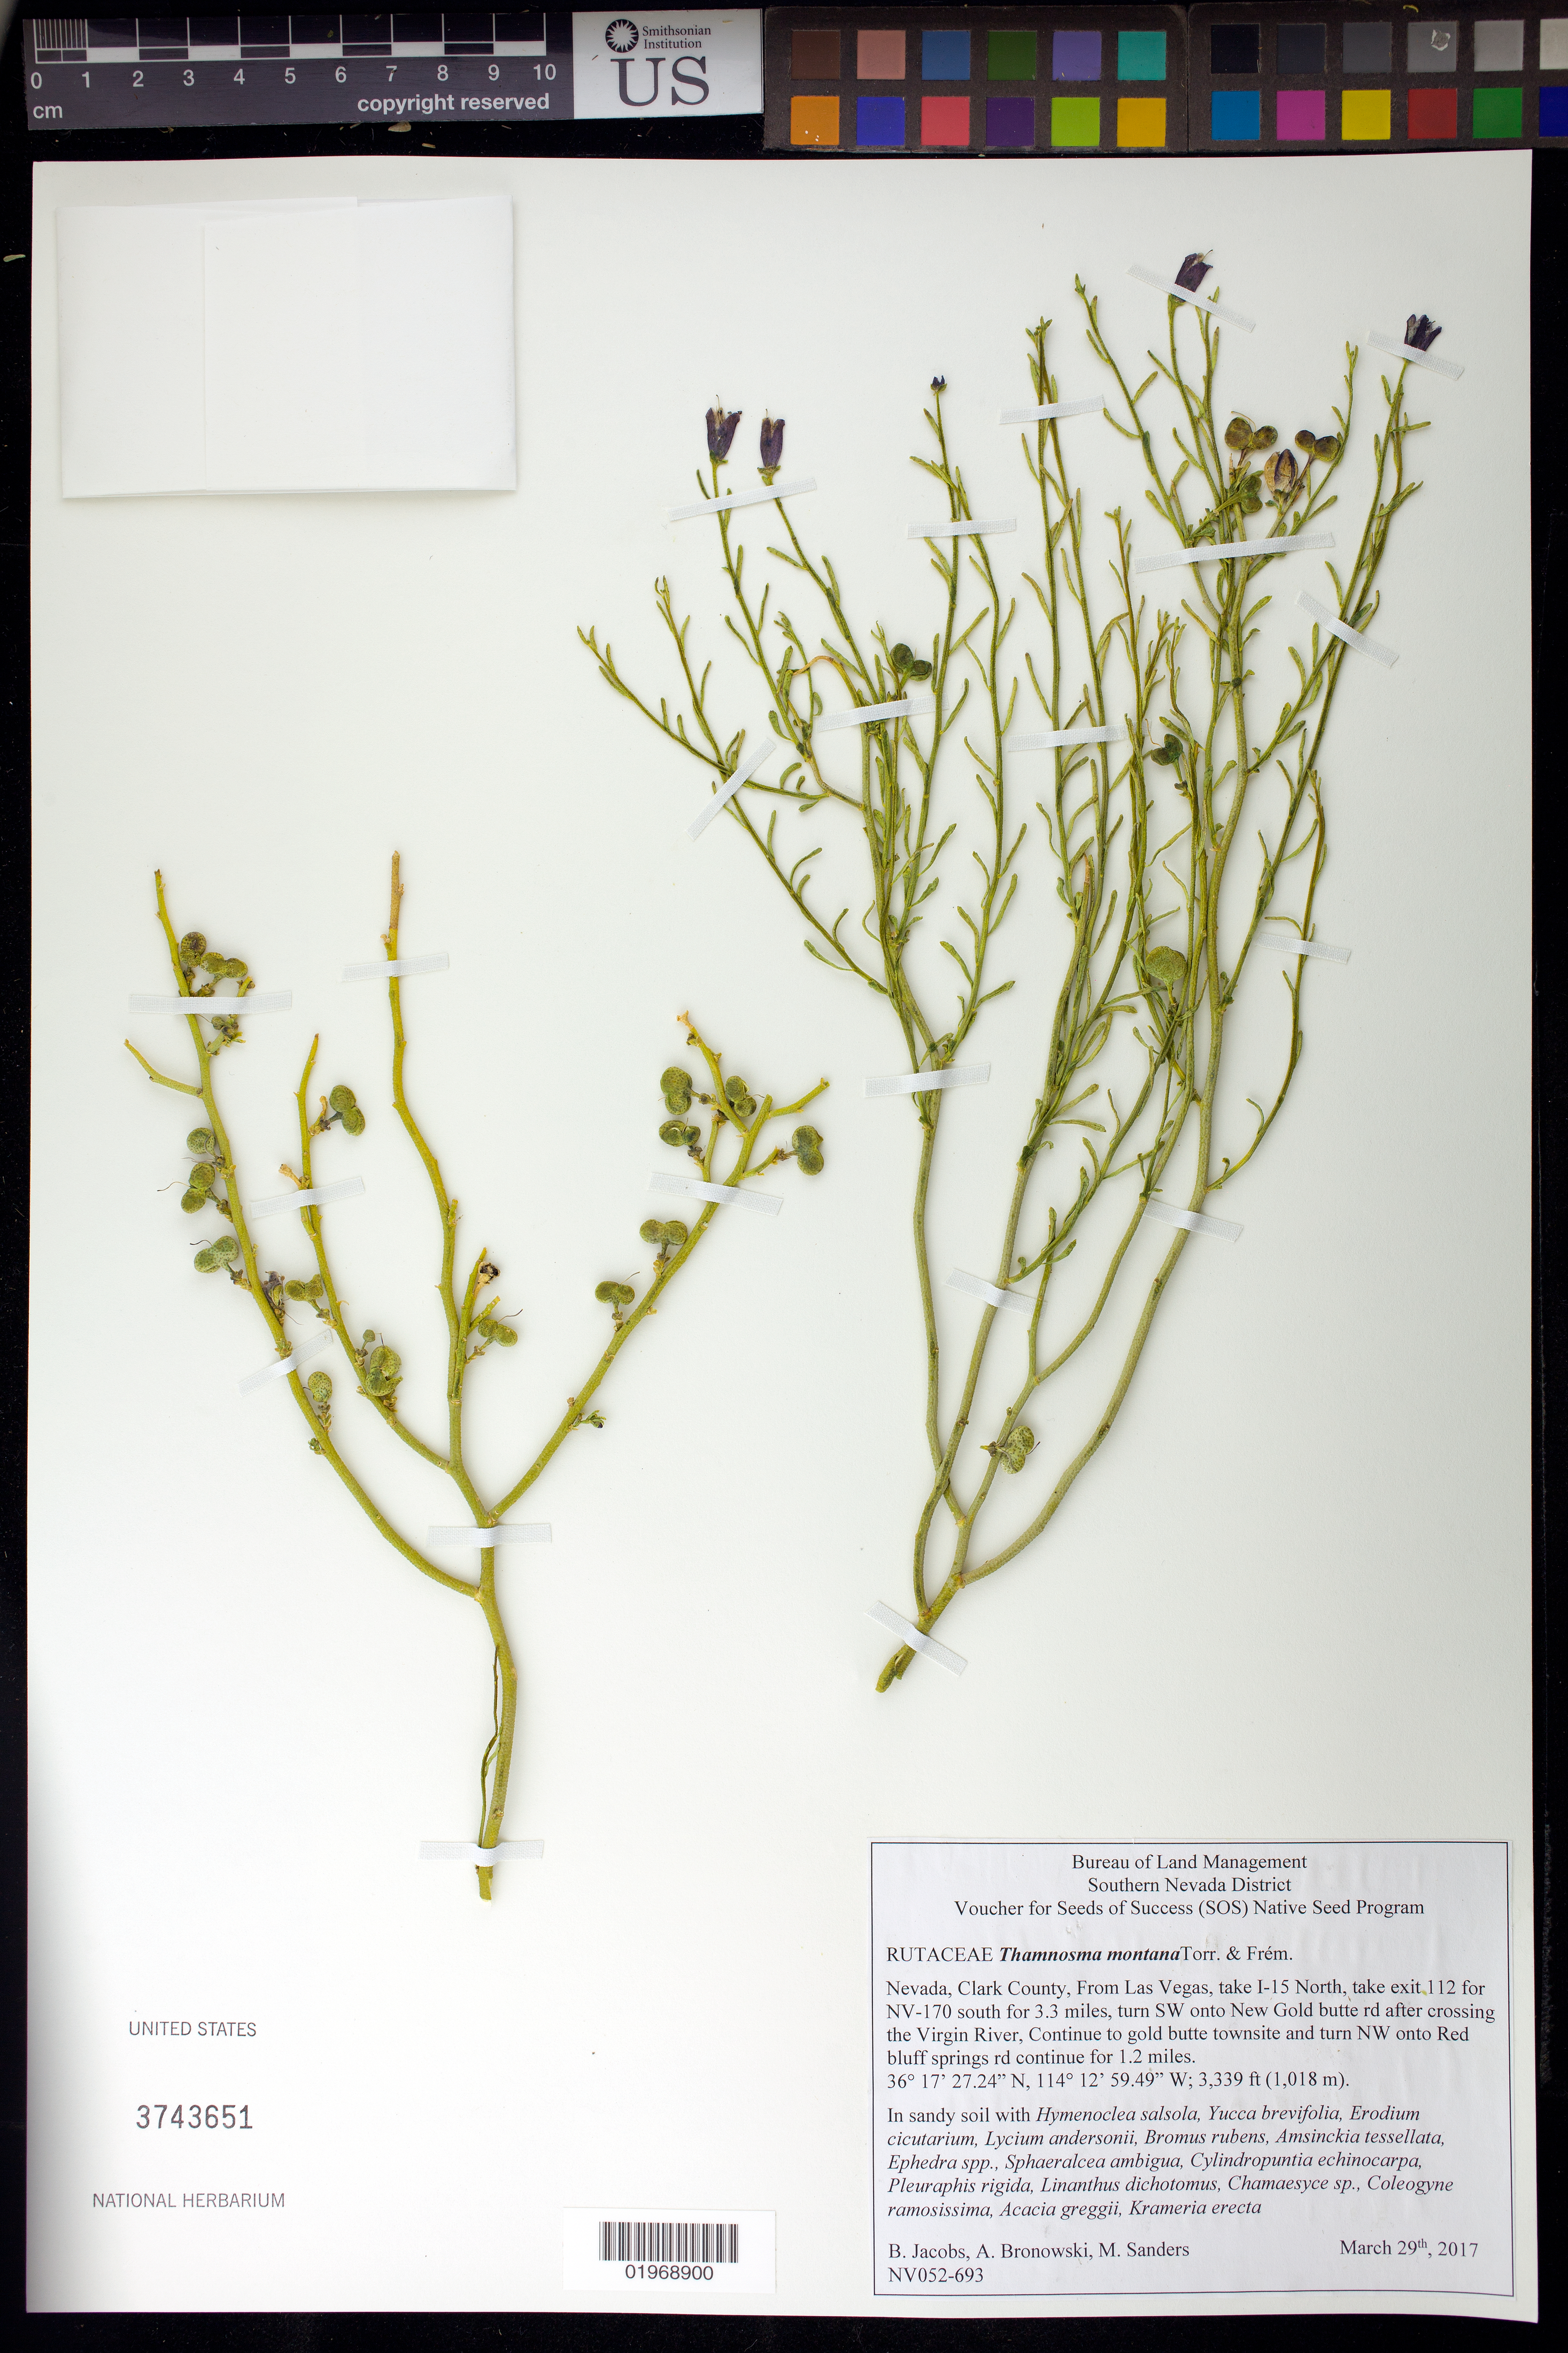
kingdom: Plantae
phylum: Tracheophyta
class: Magnoliopsida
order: Sapindales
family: Rutaceae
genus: Thamnosma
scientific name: Thamnosma montana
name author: Torr. & Frém.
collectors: B. Jacobs, A. Bronowski & M. Sanders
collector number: NV052-693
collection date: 2017-03-29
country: United States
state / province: Nevada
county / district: Clark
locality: SW onto New Gold butte rd after crossing the Virgin River, turn NW onto Red bluff springs rd for 1.2 miles.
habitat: In sandy soil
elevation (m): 1018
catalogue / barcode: US 3743651